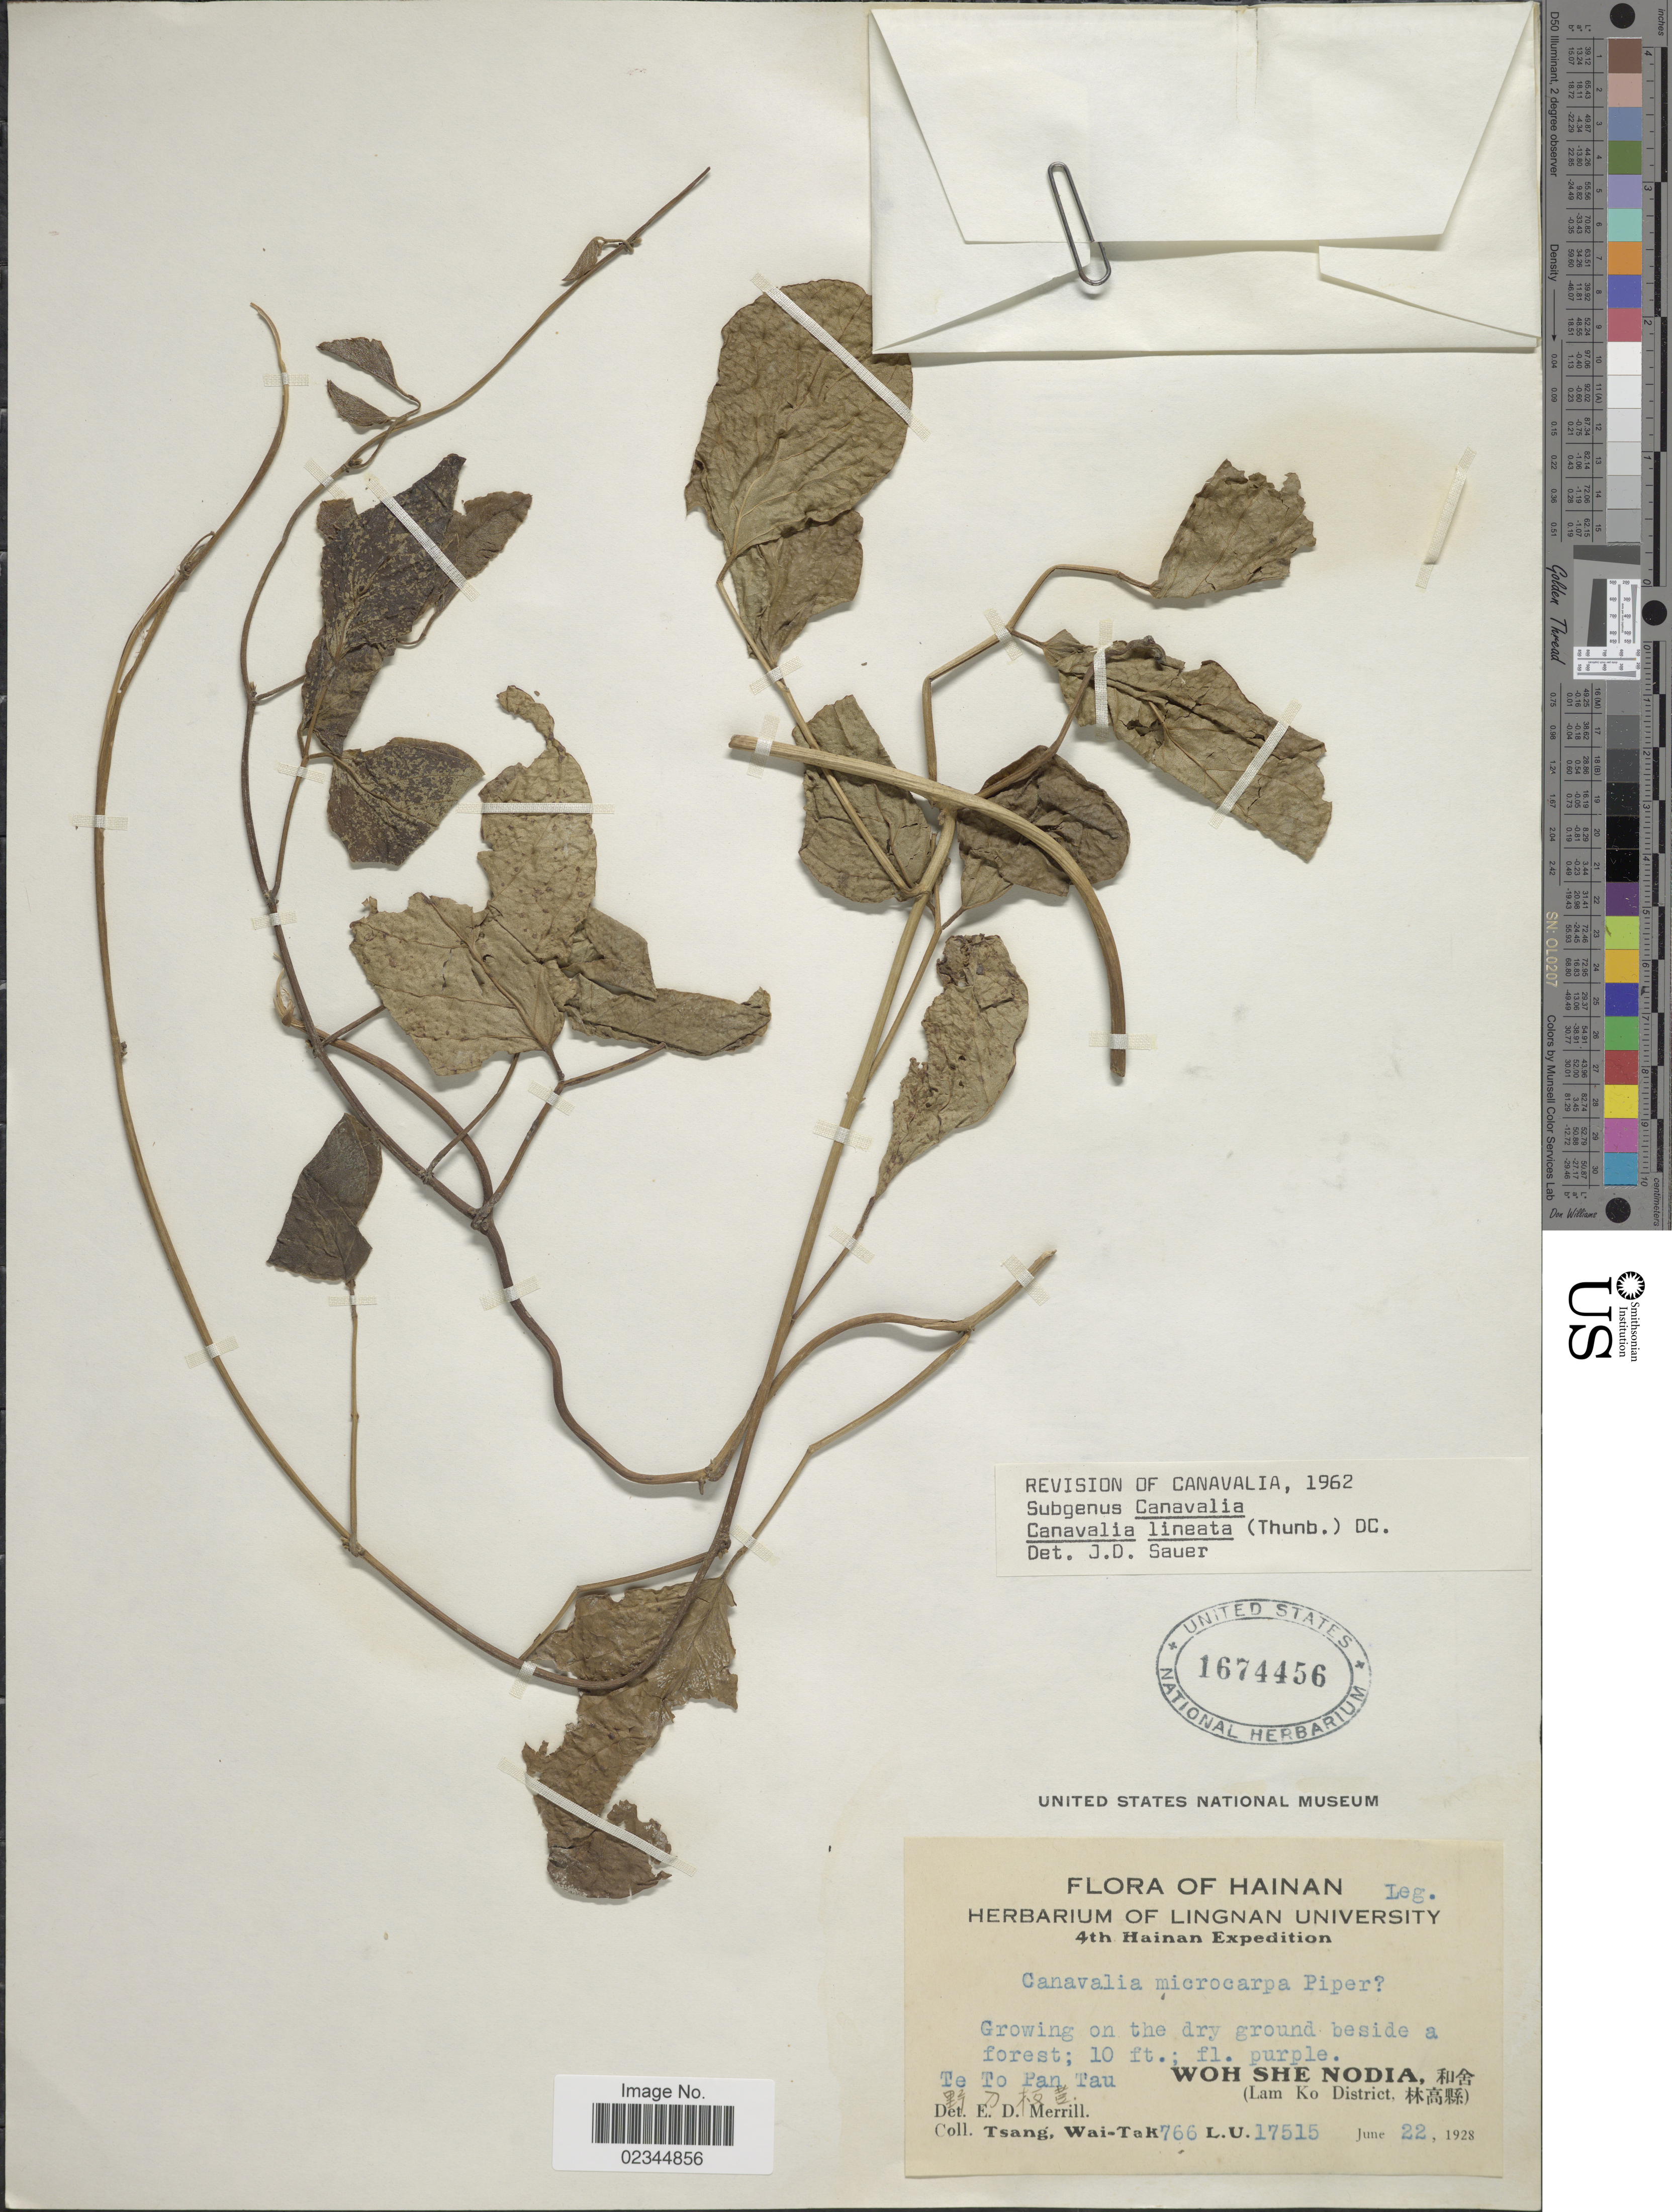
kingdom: Plantae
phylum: Tracheophyta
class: Magnoliopsida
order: Fabales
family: Fabaceae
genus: Canavalia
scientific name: Canavalia lineata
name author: (Thunb.) DC.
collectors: W. T. Tsang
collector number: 766/L.U. 17515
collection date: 1928-06-22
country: China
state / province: Hainan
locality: Te To Pan Tau, Woh She Nodia, Lam Ko District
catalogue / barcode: US 1674456